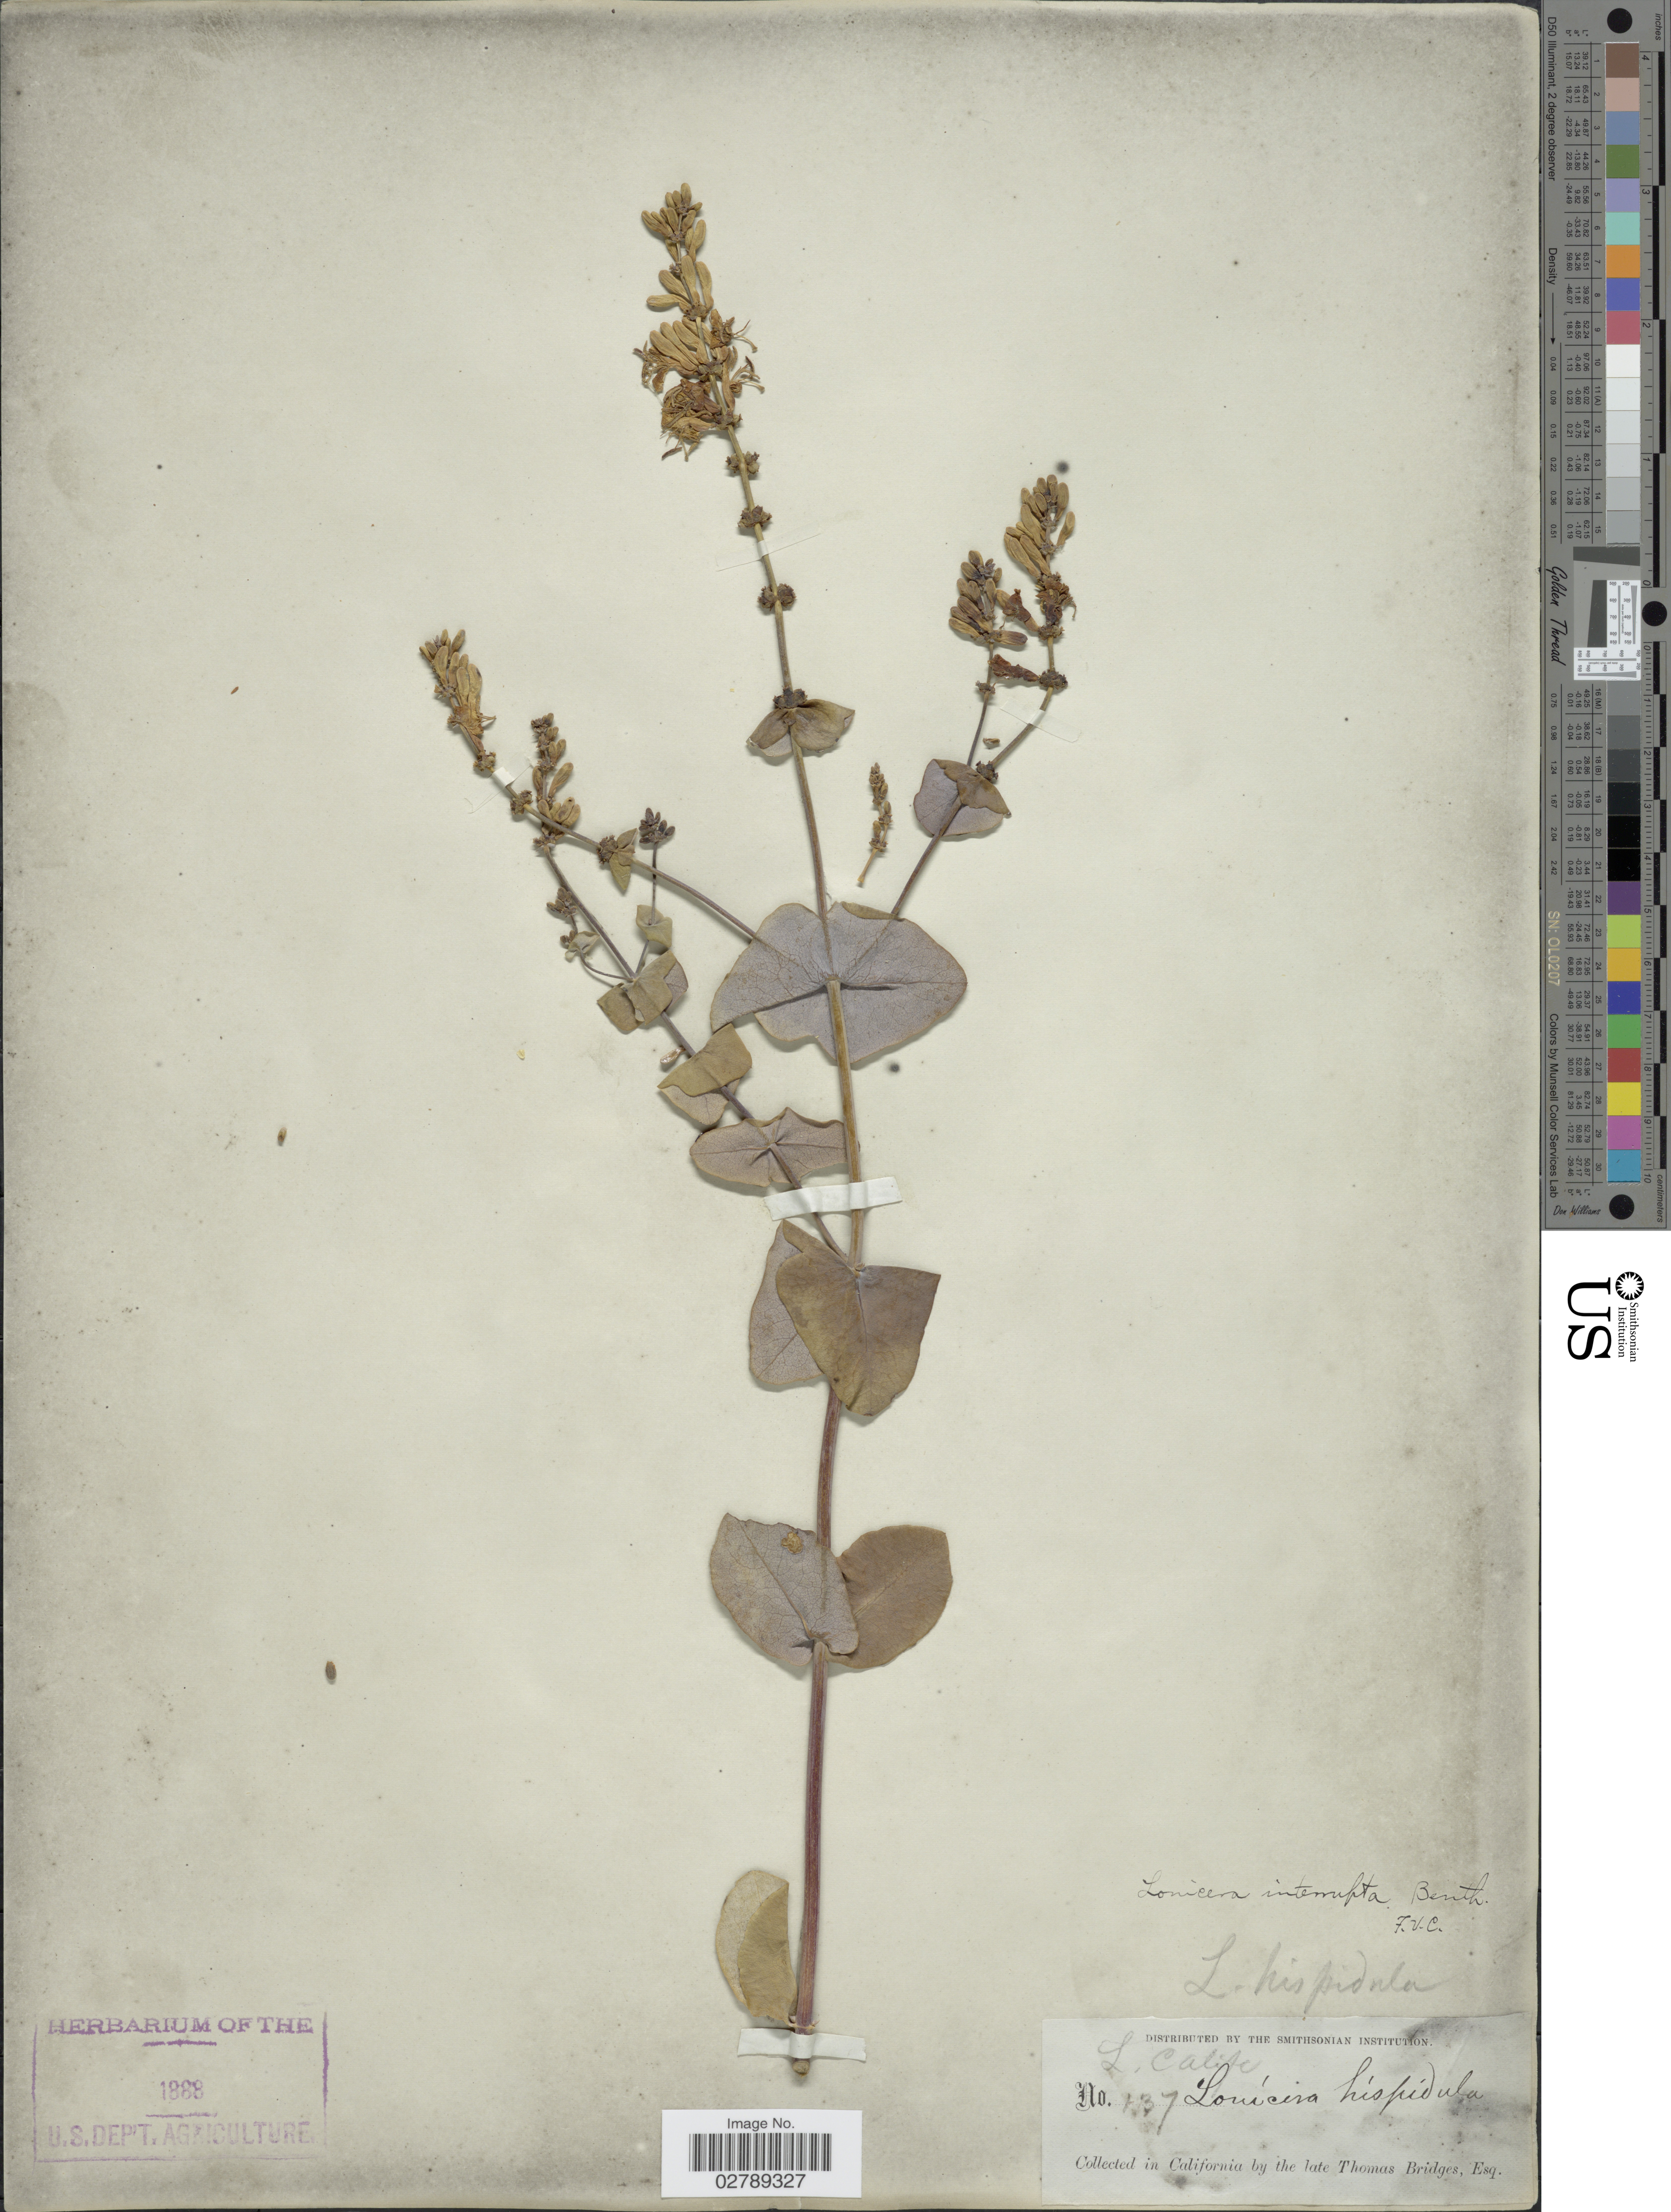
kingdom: Plantae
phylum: Tracheophyta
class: Magnoliopsida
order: Dipsacales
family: Caprifoliaceae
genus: Lonicera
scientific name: Lonicera interrupta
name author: Benth.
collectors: T. Bridges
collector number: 137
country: United States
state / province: California